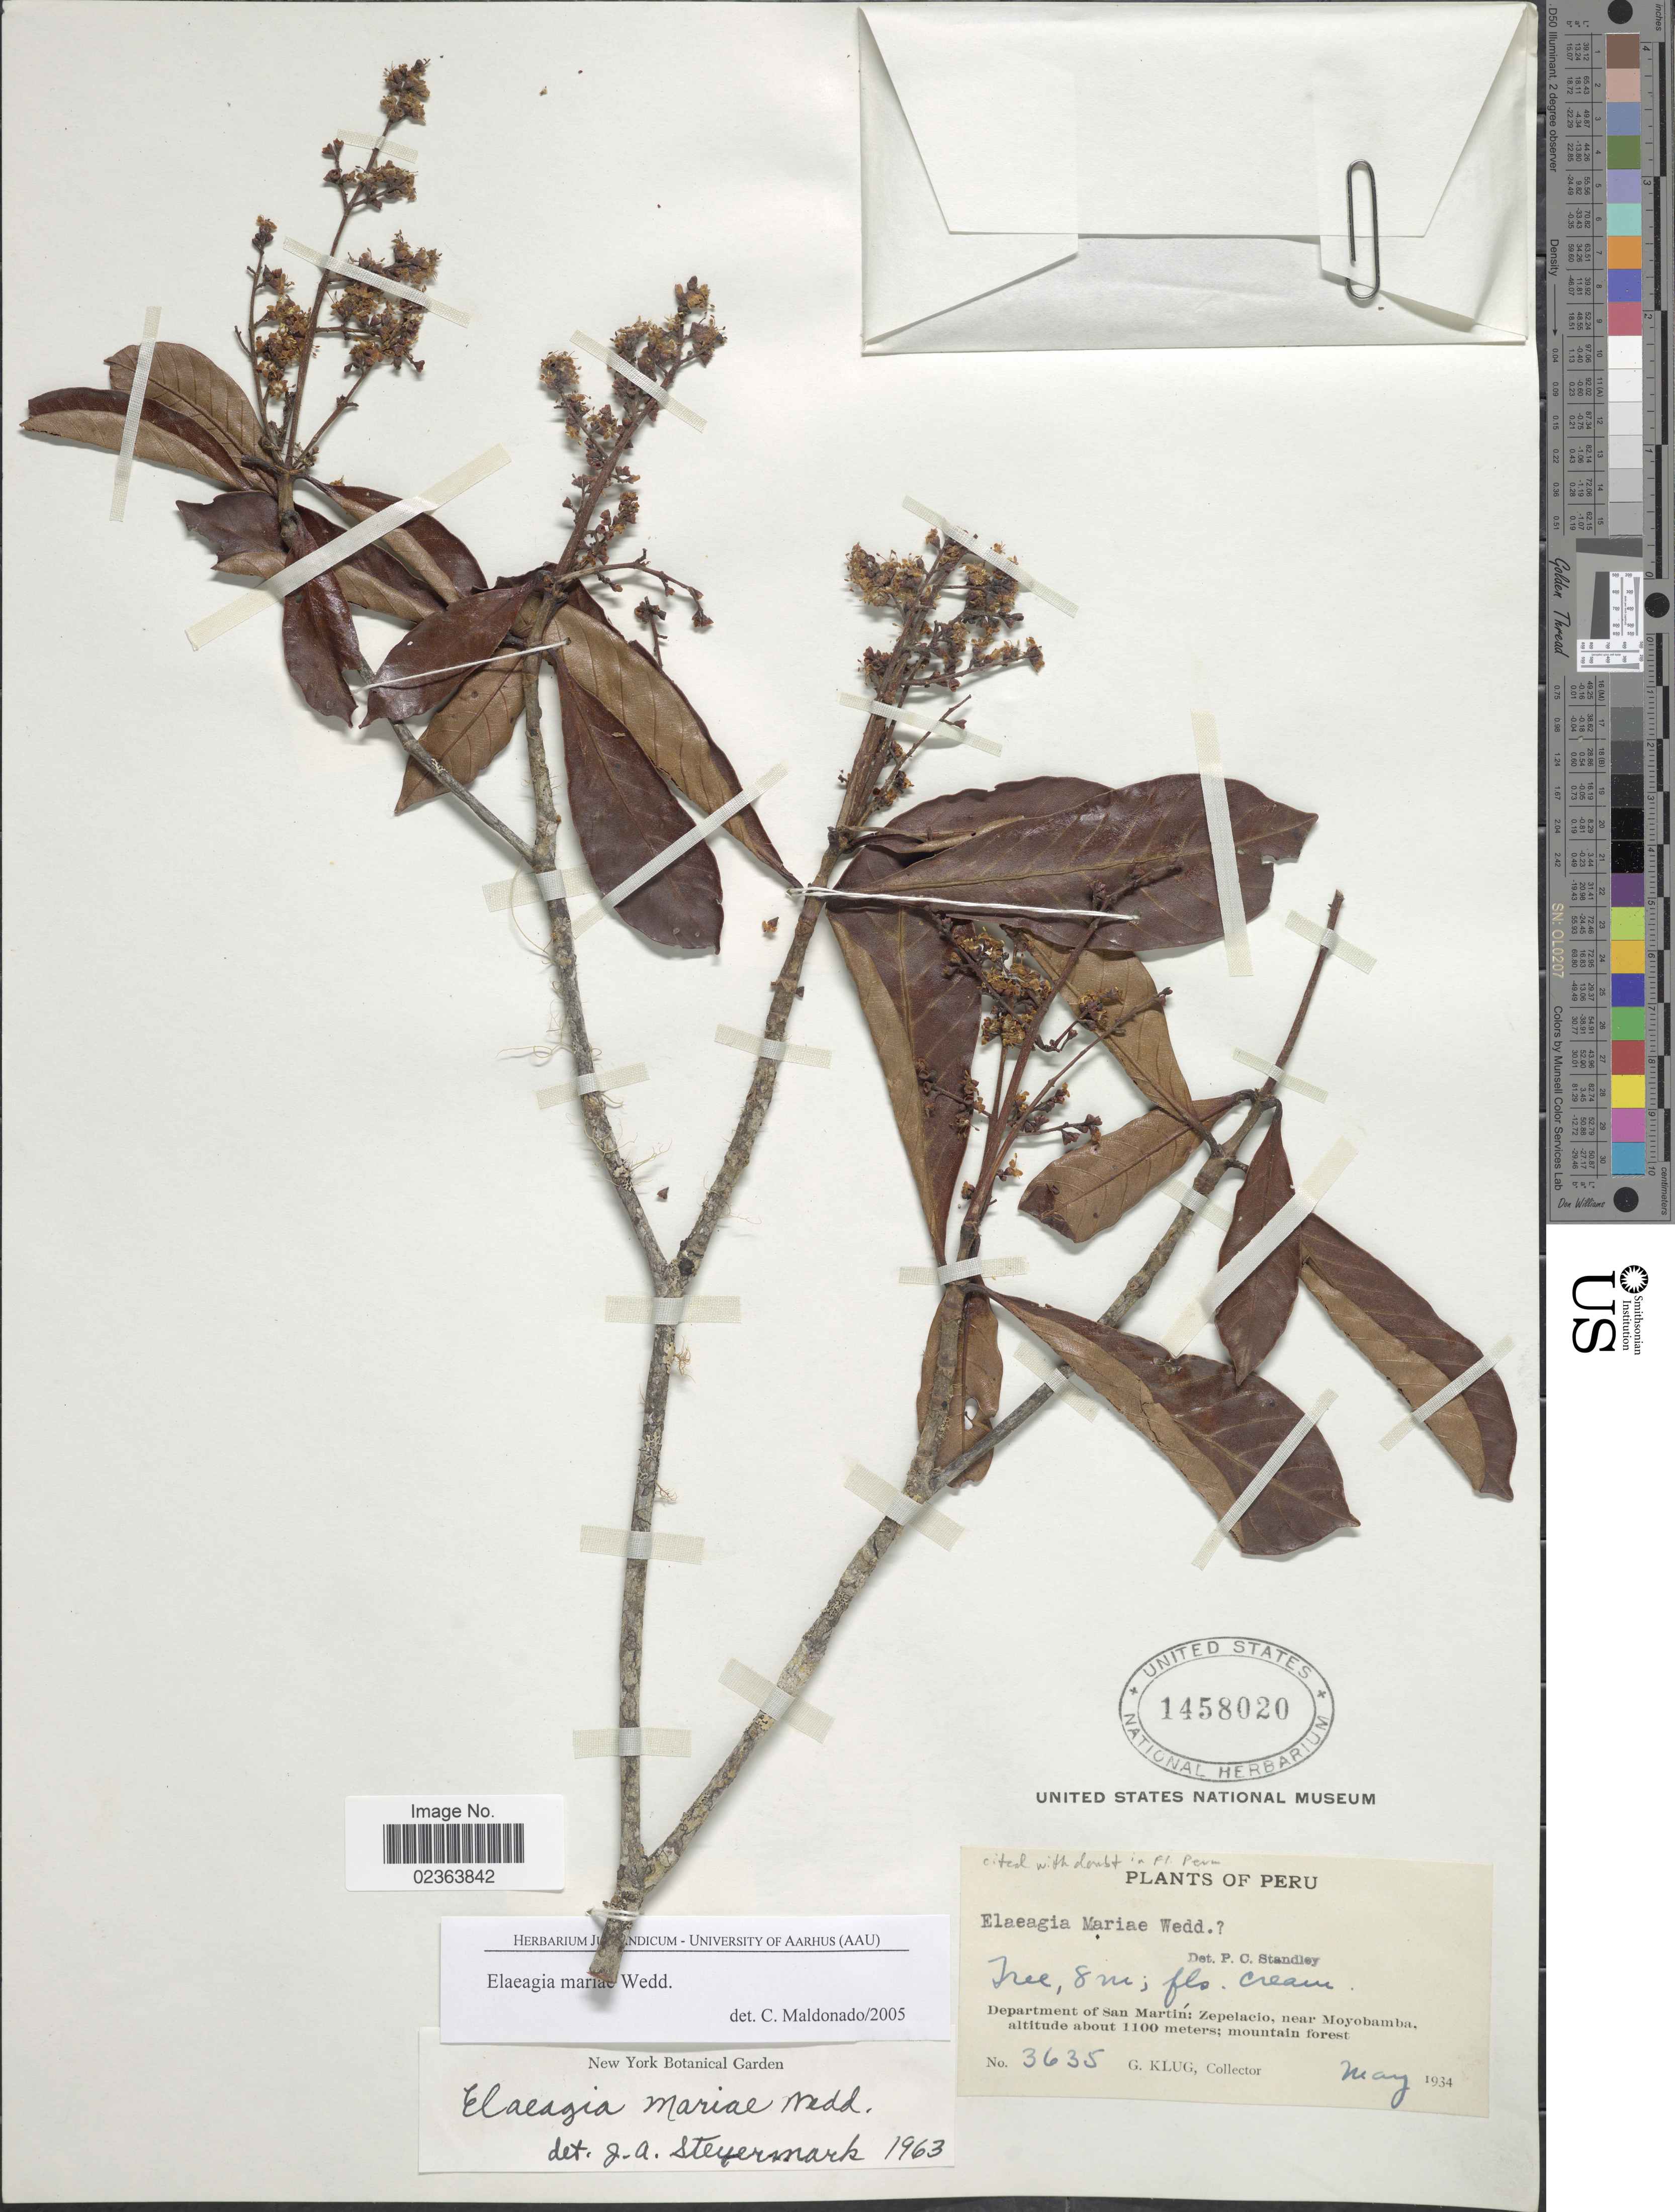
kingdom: Plantae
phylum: Tracheophyta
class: Magnoliopsida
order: Gentianales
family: Rubiaceae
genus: Elaeagia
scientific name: Elaeagia mariae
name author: Wedd.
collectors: G. Klug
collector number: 3635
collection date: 1934-05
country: Peru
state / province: San Martín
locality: Department of San Martin: Zepelacio, near Moyobamba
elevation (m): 1100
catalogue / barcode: US 1458020